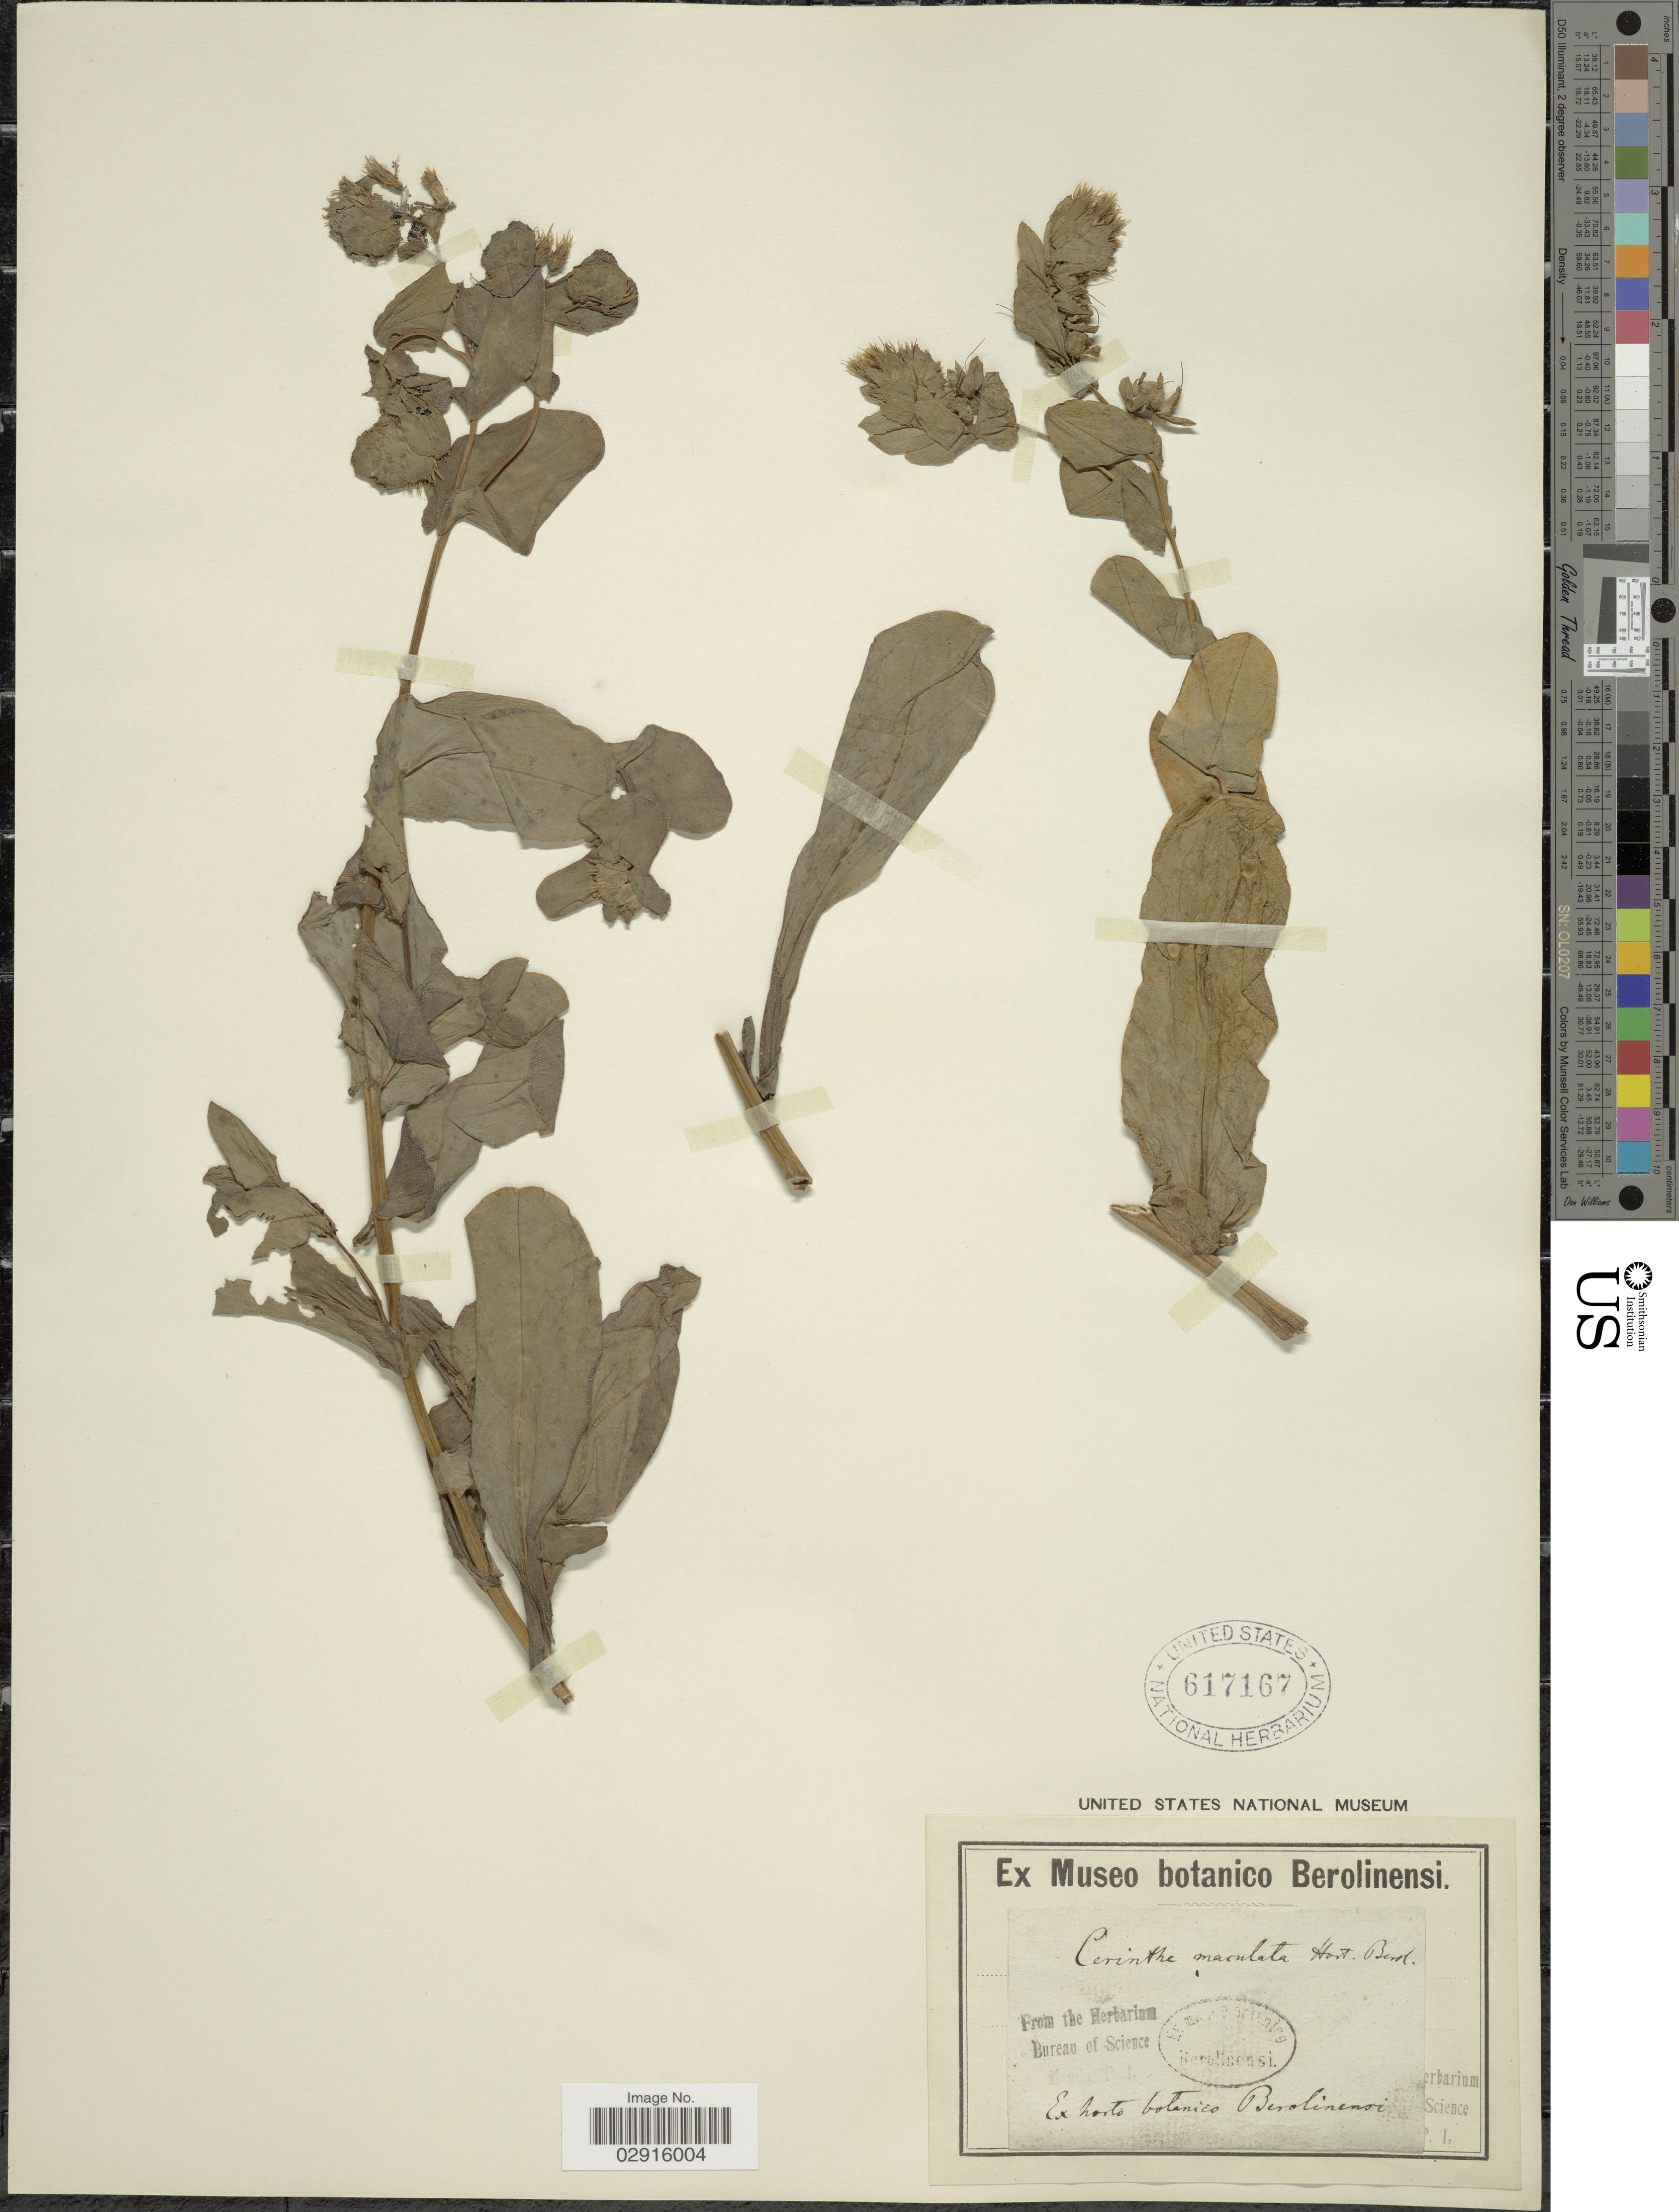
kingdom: Plantae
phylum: Tracheophyta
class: Magnoliopsida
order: Boraginales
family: Boraginaceae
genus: Cerinthe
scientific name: Cerinthe maculata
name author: L.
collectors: ex herb. Hort. Bot. Berolinense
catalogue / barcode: US 617167